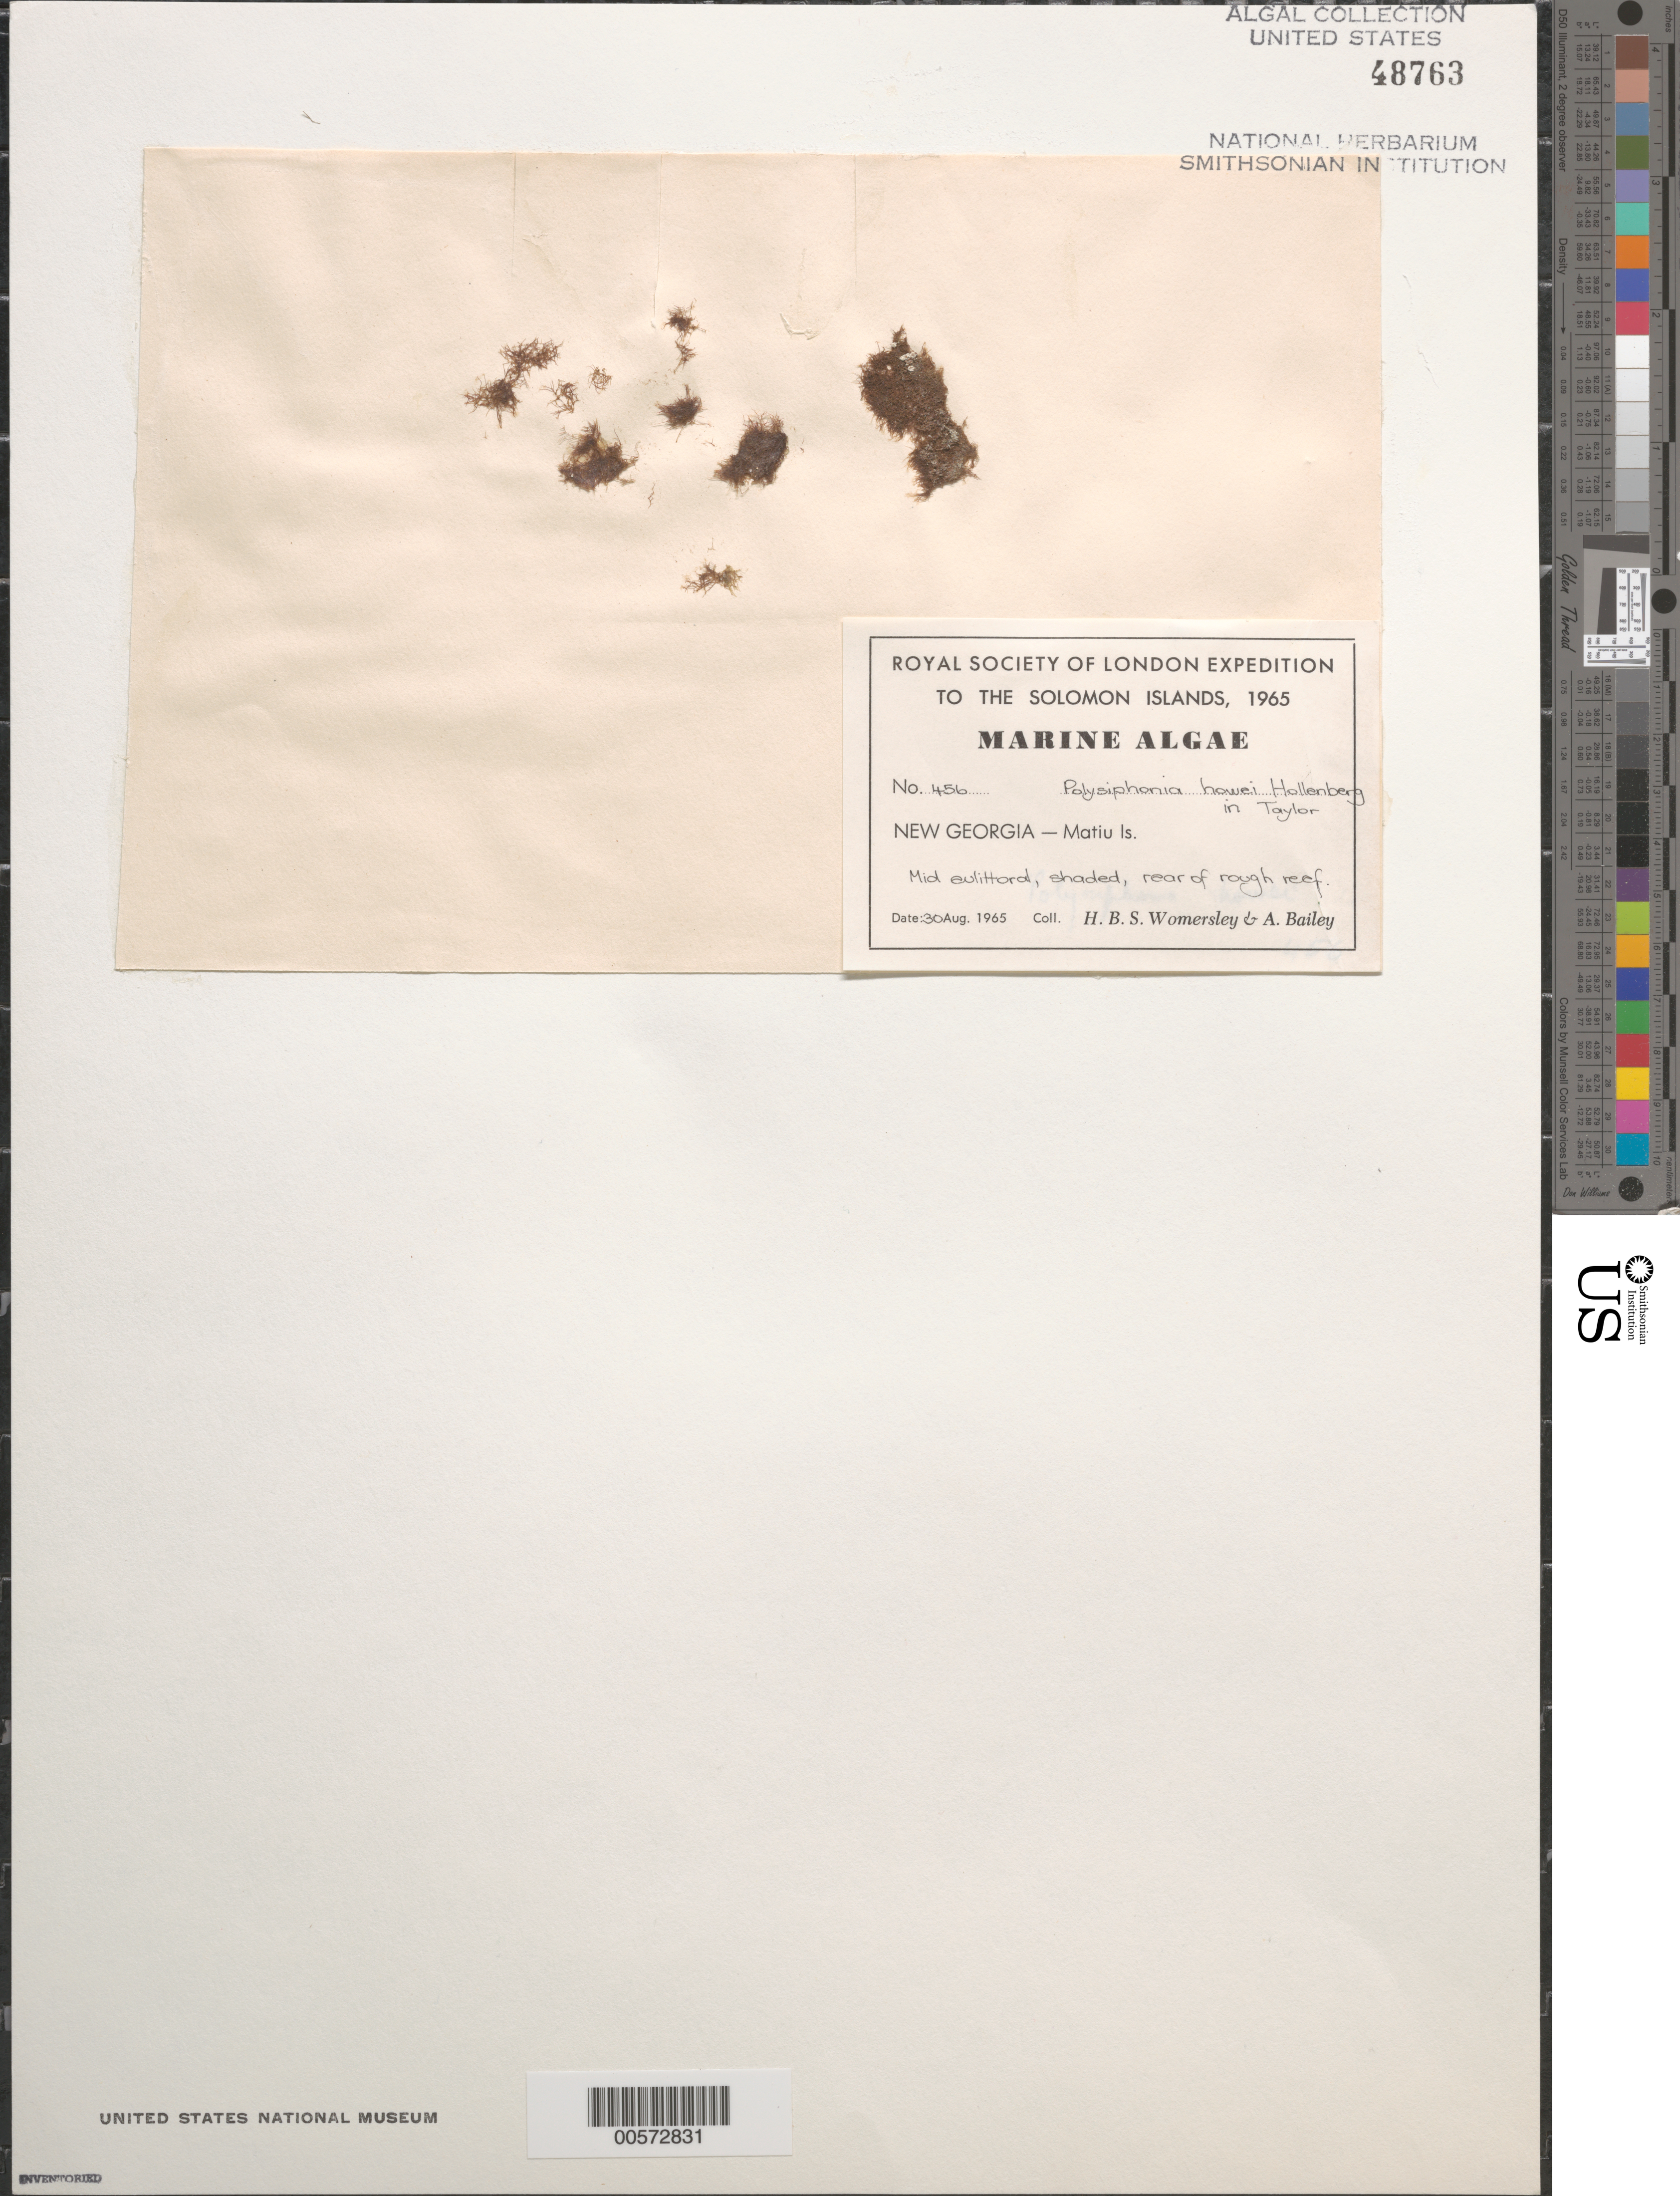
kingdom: Plantae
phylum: Rhodophyta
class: Florideophyceae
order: Ceramiales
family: Rhodomelaceae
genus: Wilsonosiphonia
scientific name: Wilsonosiphonia howei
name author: (Hollenb.) D.E.Bustamante et al.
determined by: Algae name updating Project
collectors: H. B. S. Womersley & A. Bailey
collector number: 456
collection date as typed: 30 Aug 1965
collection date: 1965-08-30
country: Solomon Islands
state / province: Western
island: Matiu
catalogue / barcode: US 48763